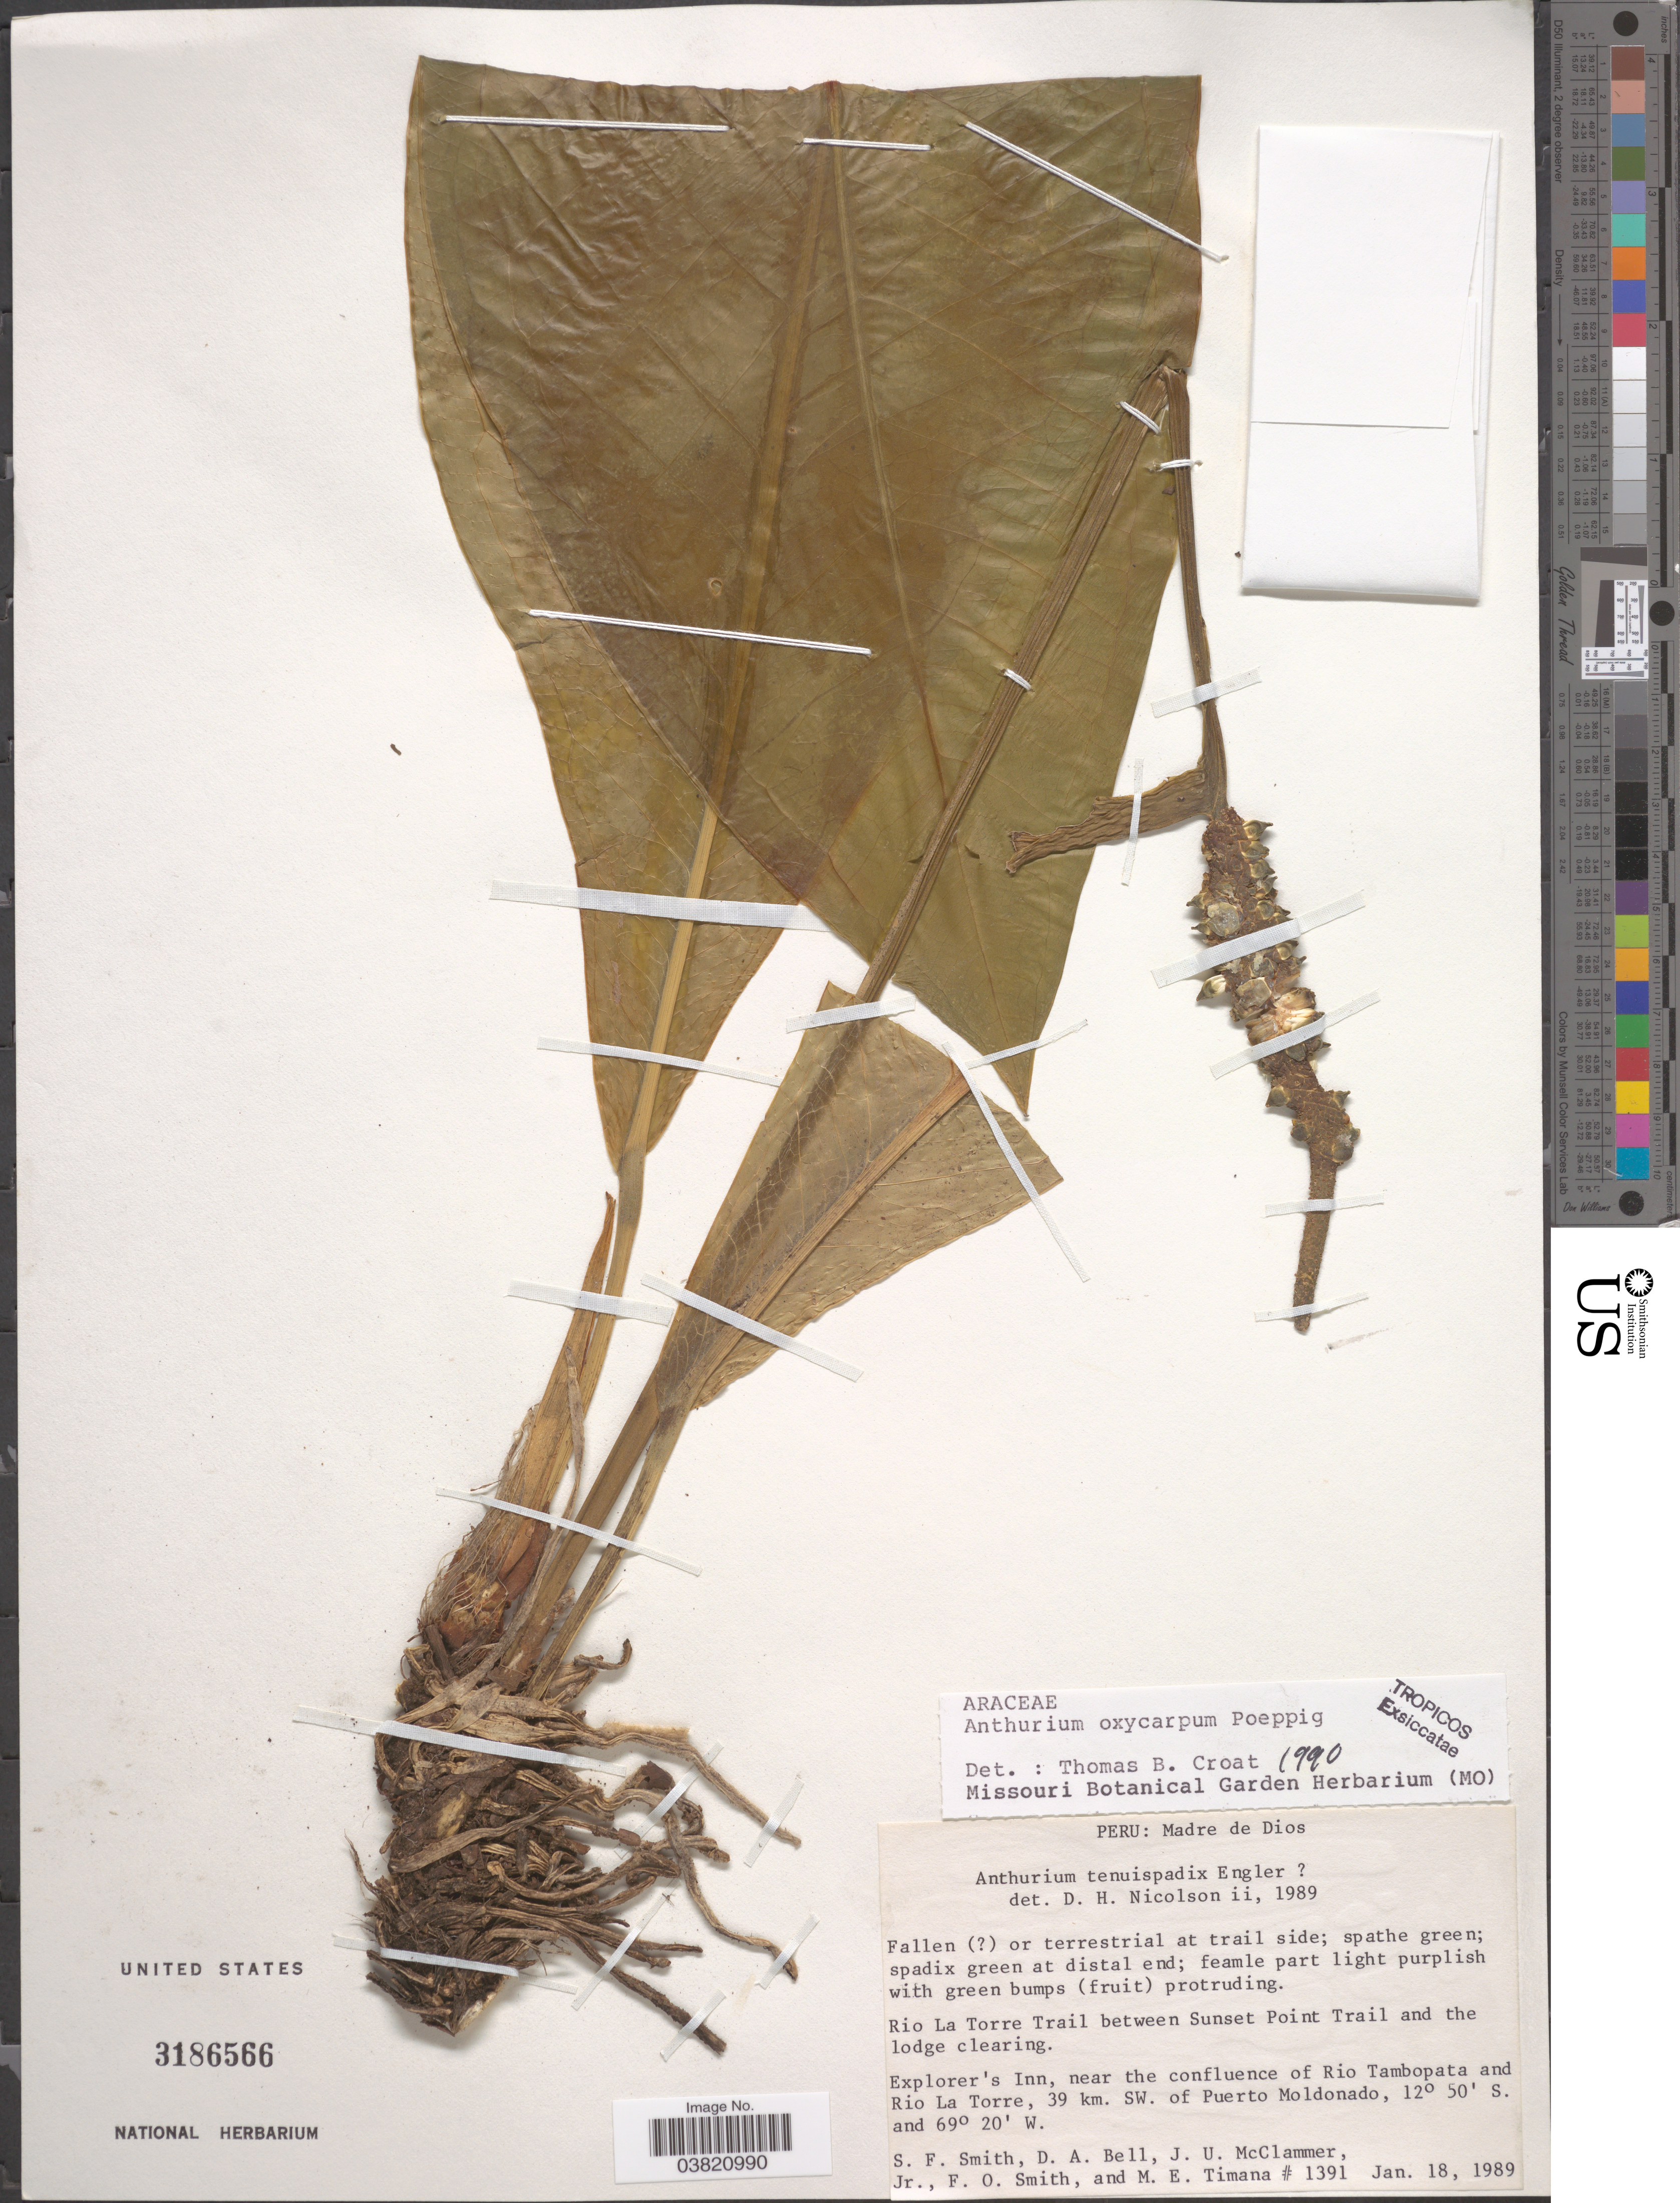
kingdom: Plantae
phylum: Tracheophyta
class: Liliopsida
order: Alismatales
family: Araceae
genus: Anthurium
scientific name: Anthurium oxycarpum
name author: Poepp.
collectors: S.F. Smith, D. A. Bell, J. McClammer Jr. & F. Smith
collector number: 1391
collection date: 1989-01-18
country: Peru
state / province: Madre de Dios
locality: Fallen ( [unsure placement]) or terrestrial at trail side. Rio La Torre Trail between Sunset Point Trail and the lodge clearing. Explorer's Inn, near the confluence of Rio Tambopata and Rio La Torre, 39 km. SW. of Puerto Moldonado.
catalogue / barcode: US 3186566